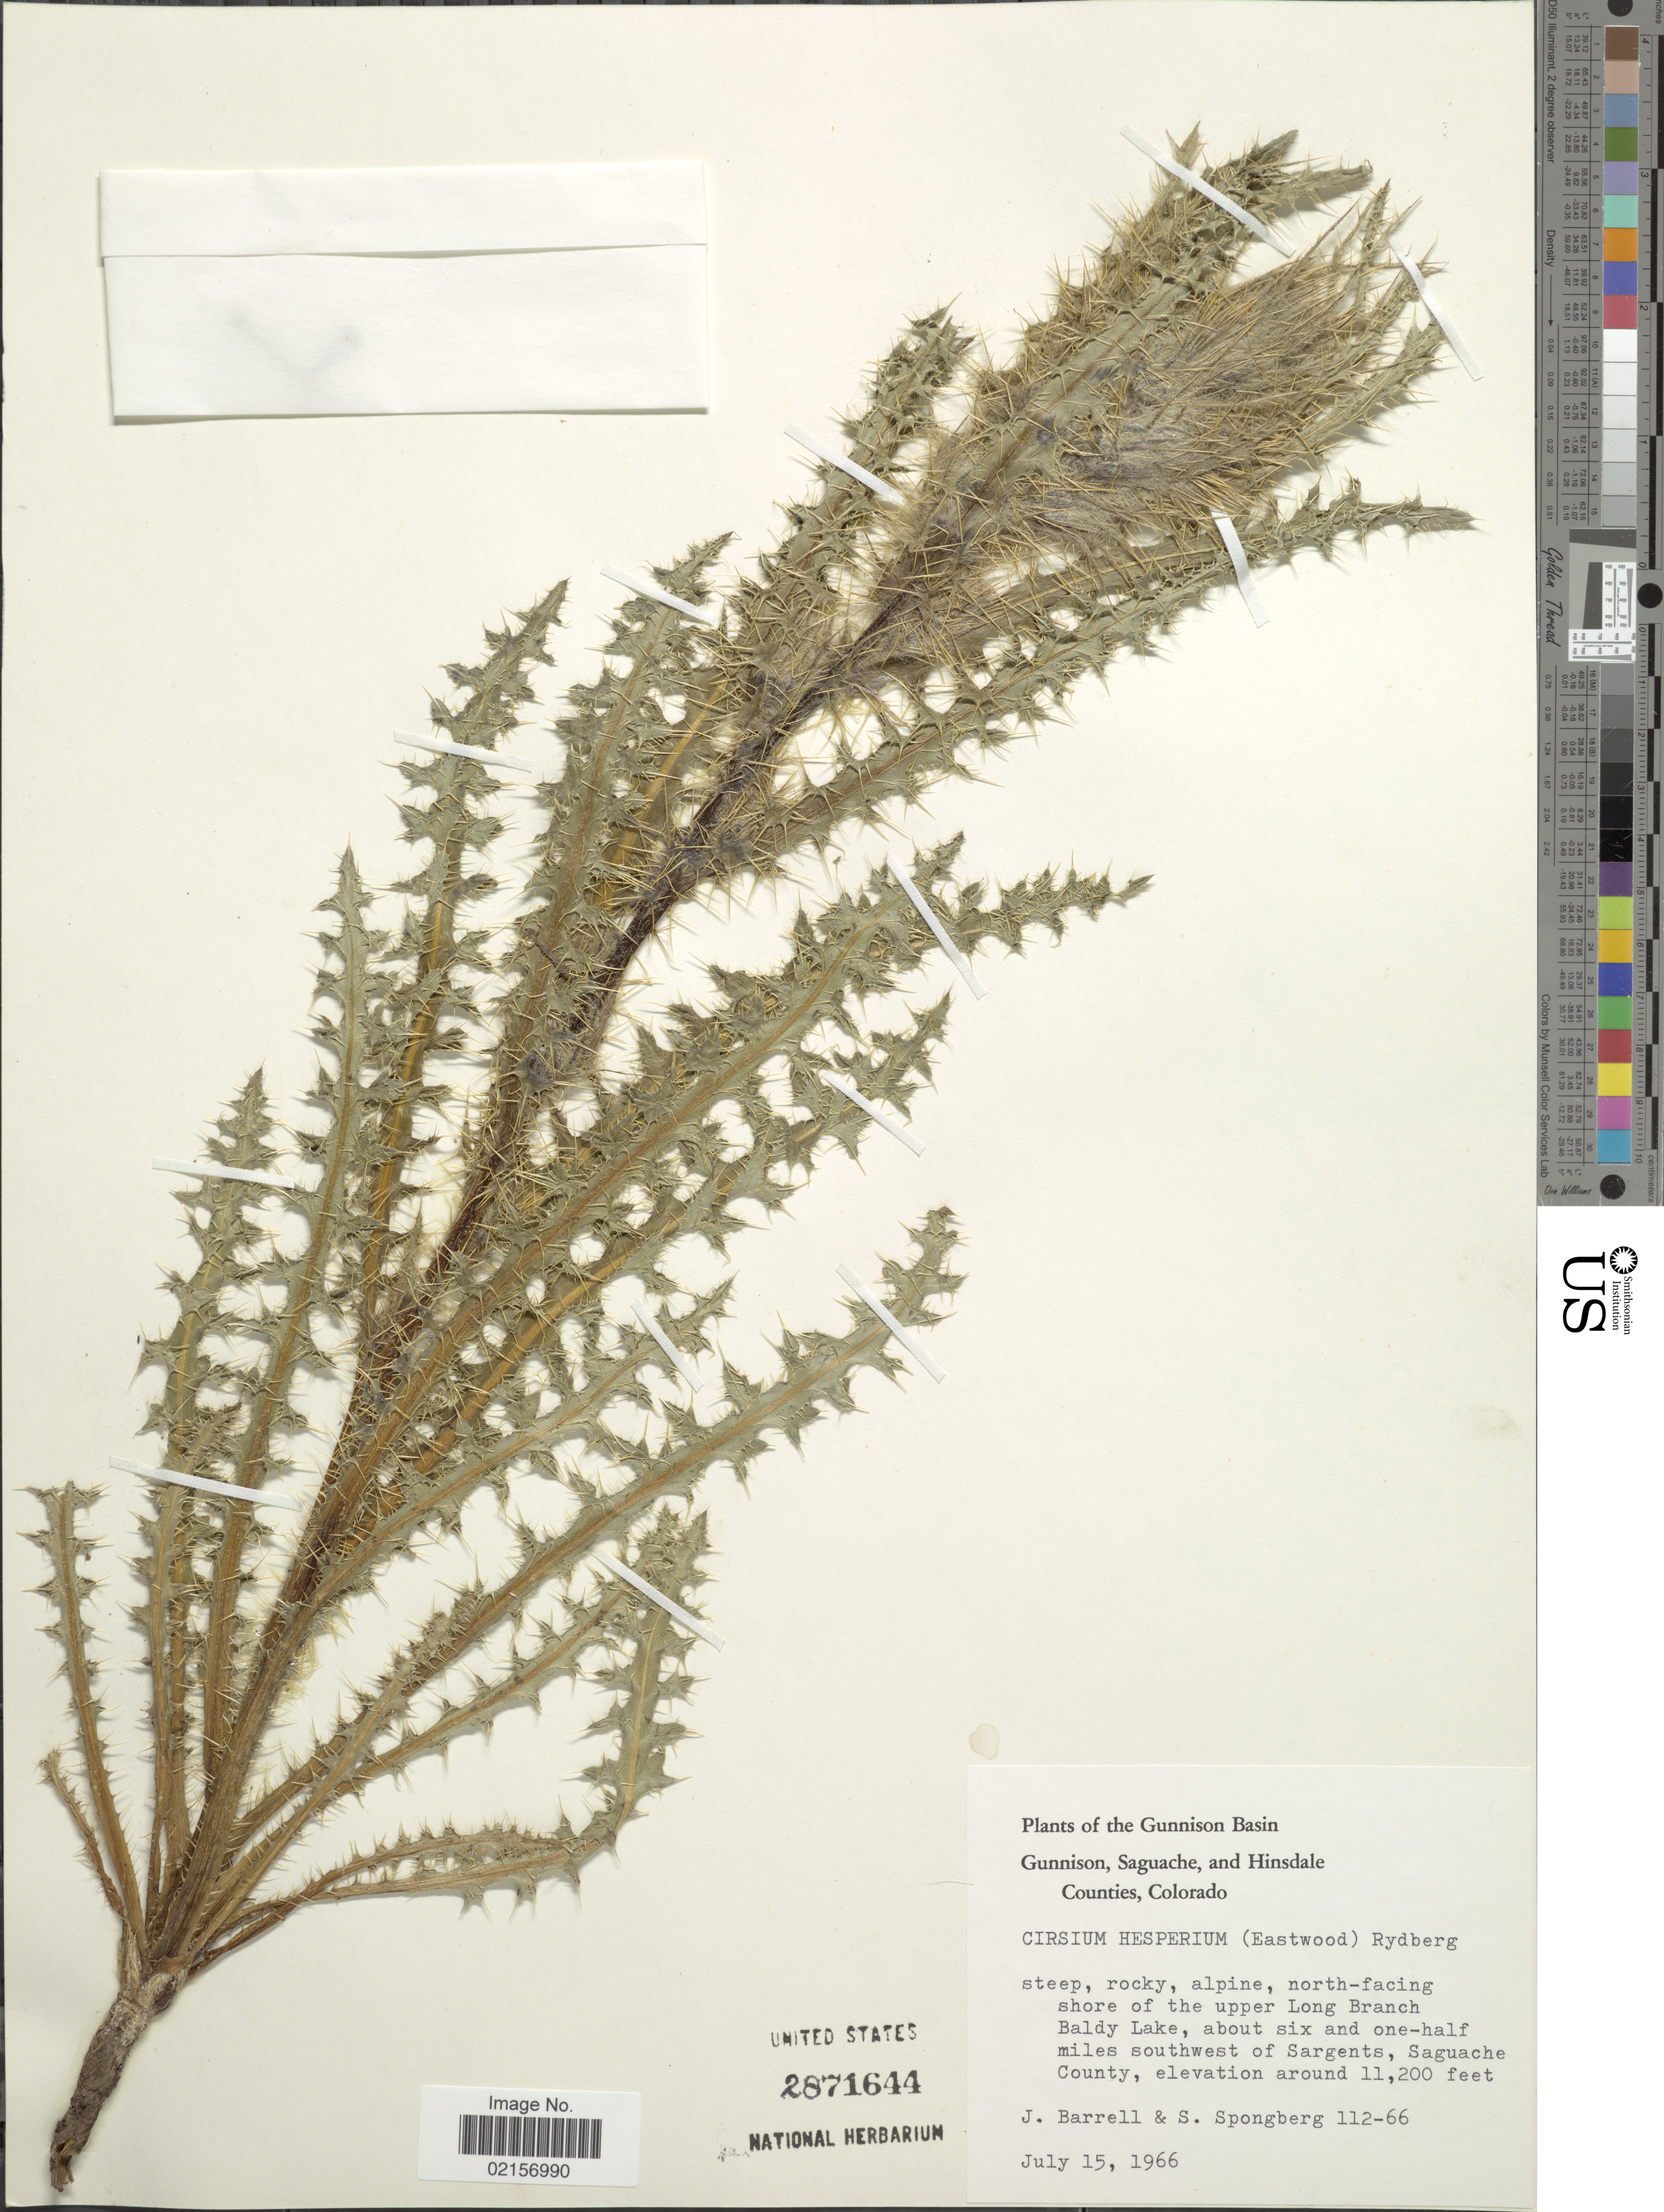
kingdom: Plantae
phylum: Tracheophyta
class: Magnoliopsida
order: Asterales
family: Asteraceae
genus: Cirsium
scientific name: Cirsium eatonii var. hesperium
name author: (Eastw.) D.J. Keil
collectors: J. Barrell & S. A.Spongberg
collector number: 112-66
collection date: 1966-07-15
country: United States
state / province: Colorado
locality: Gunnison Basin, Gunnison, Saguache, and Hinsdale Counties, steep, rocky, alpine, north-facing shore of the upper Long Branch Baldy Lake, about six and one-half miles southwest of Sargents, Saguache County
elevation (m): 3414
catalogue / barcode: US 2871644